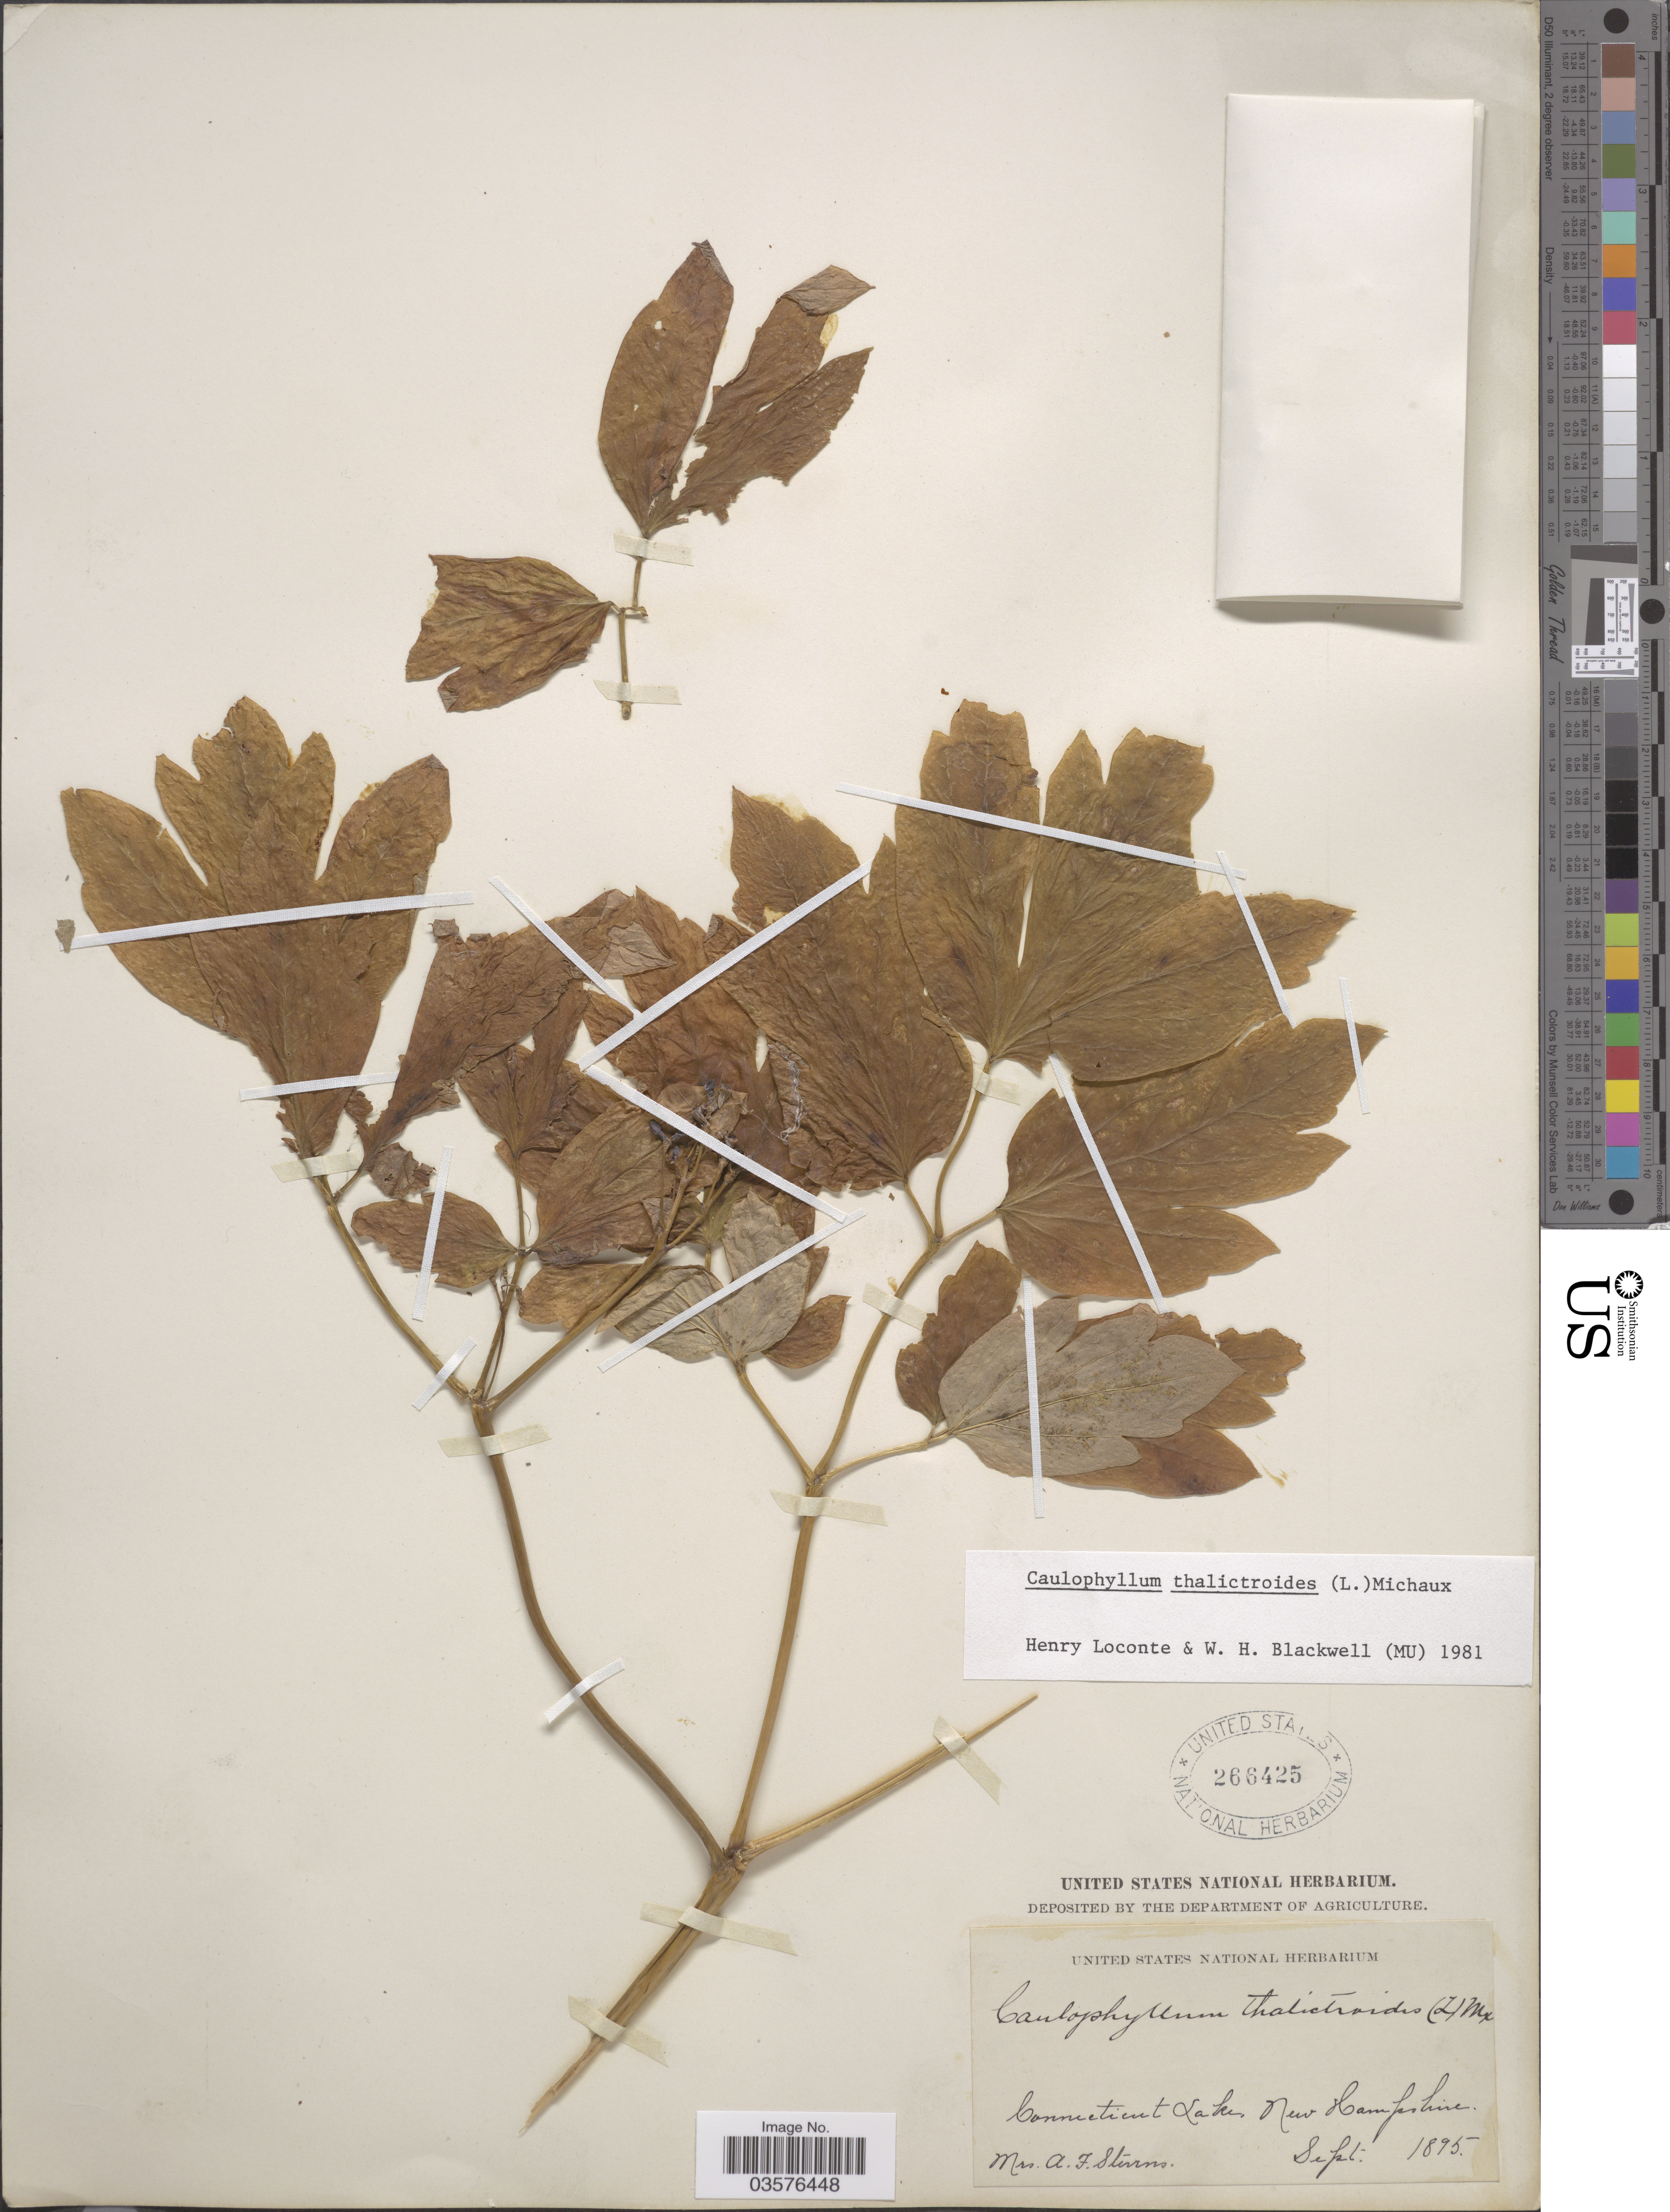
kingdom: Plantae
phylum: Tracheophyta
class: Magnoliopsida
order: Ranunculales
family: Berberidaceae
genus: Caulophyllum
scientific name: Caulophyllum thalictroides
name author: (L.) Michx.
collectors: A. Stevens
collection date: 1895-09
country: United States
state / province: New Hampshire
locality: Connecticut Lake.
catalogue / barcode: US 266425